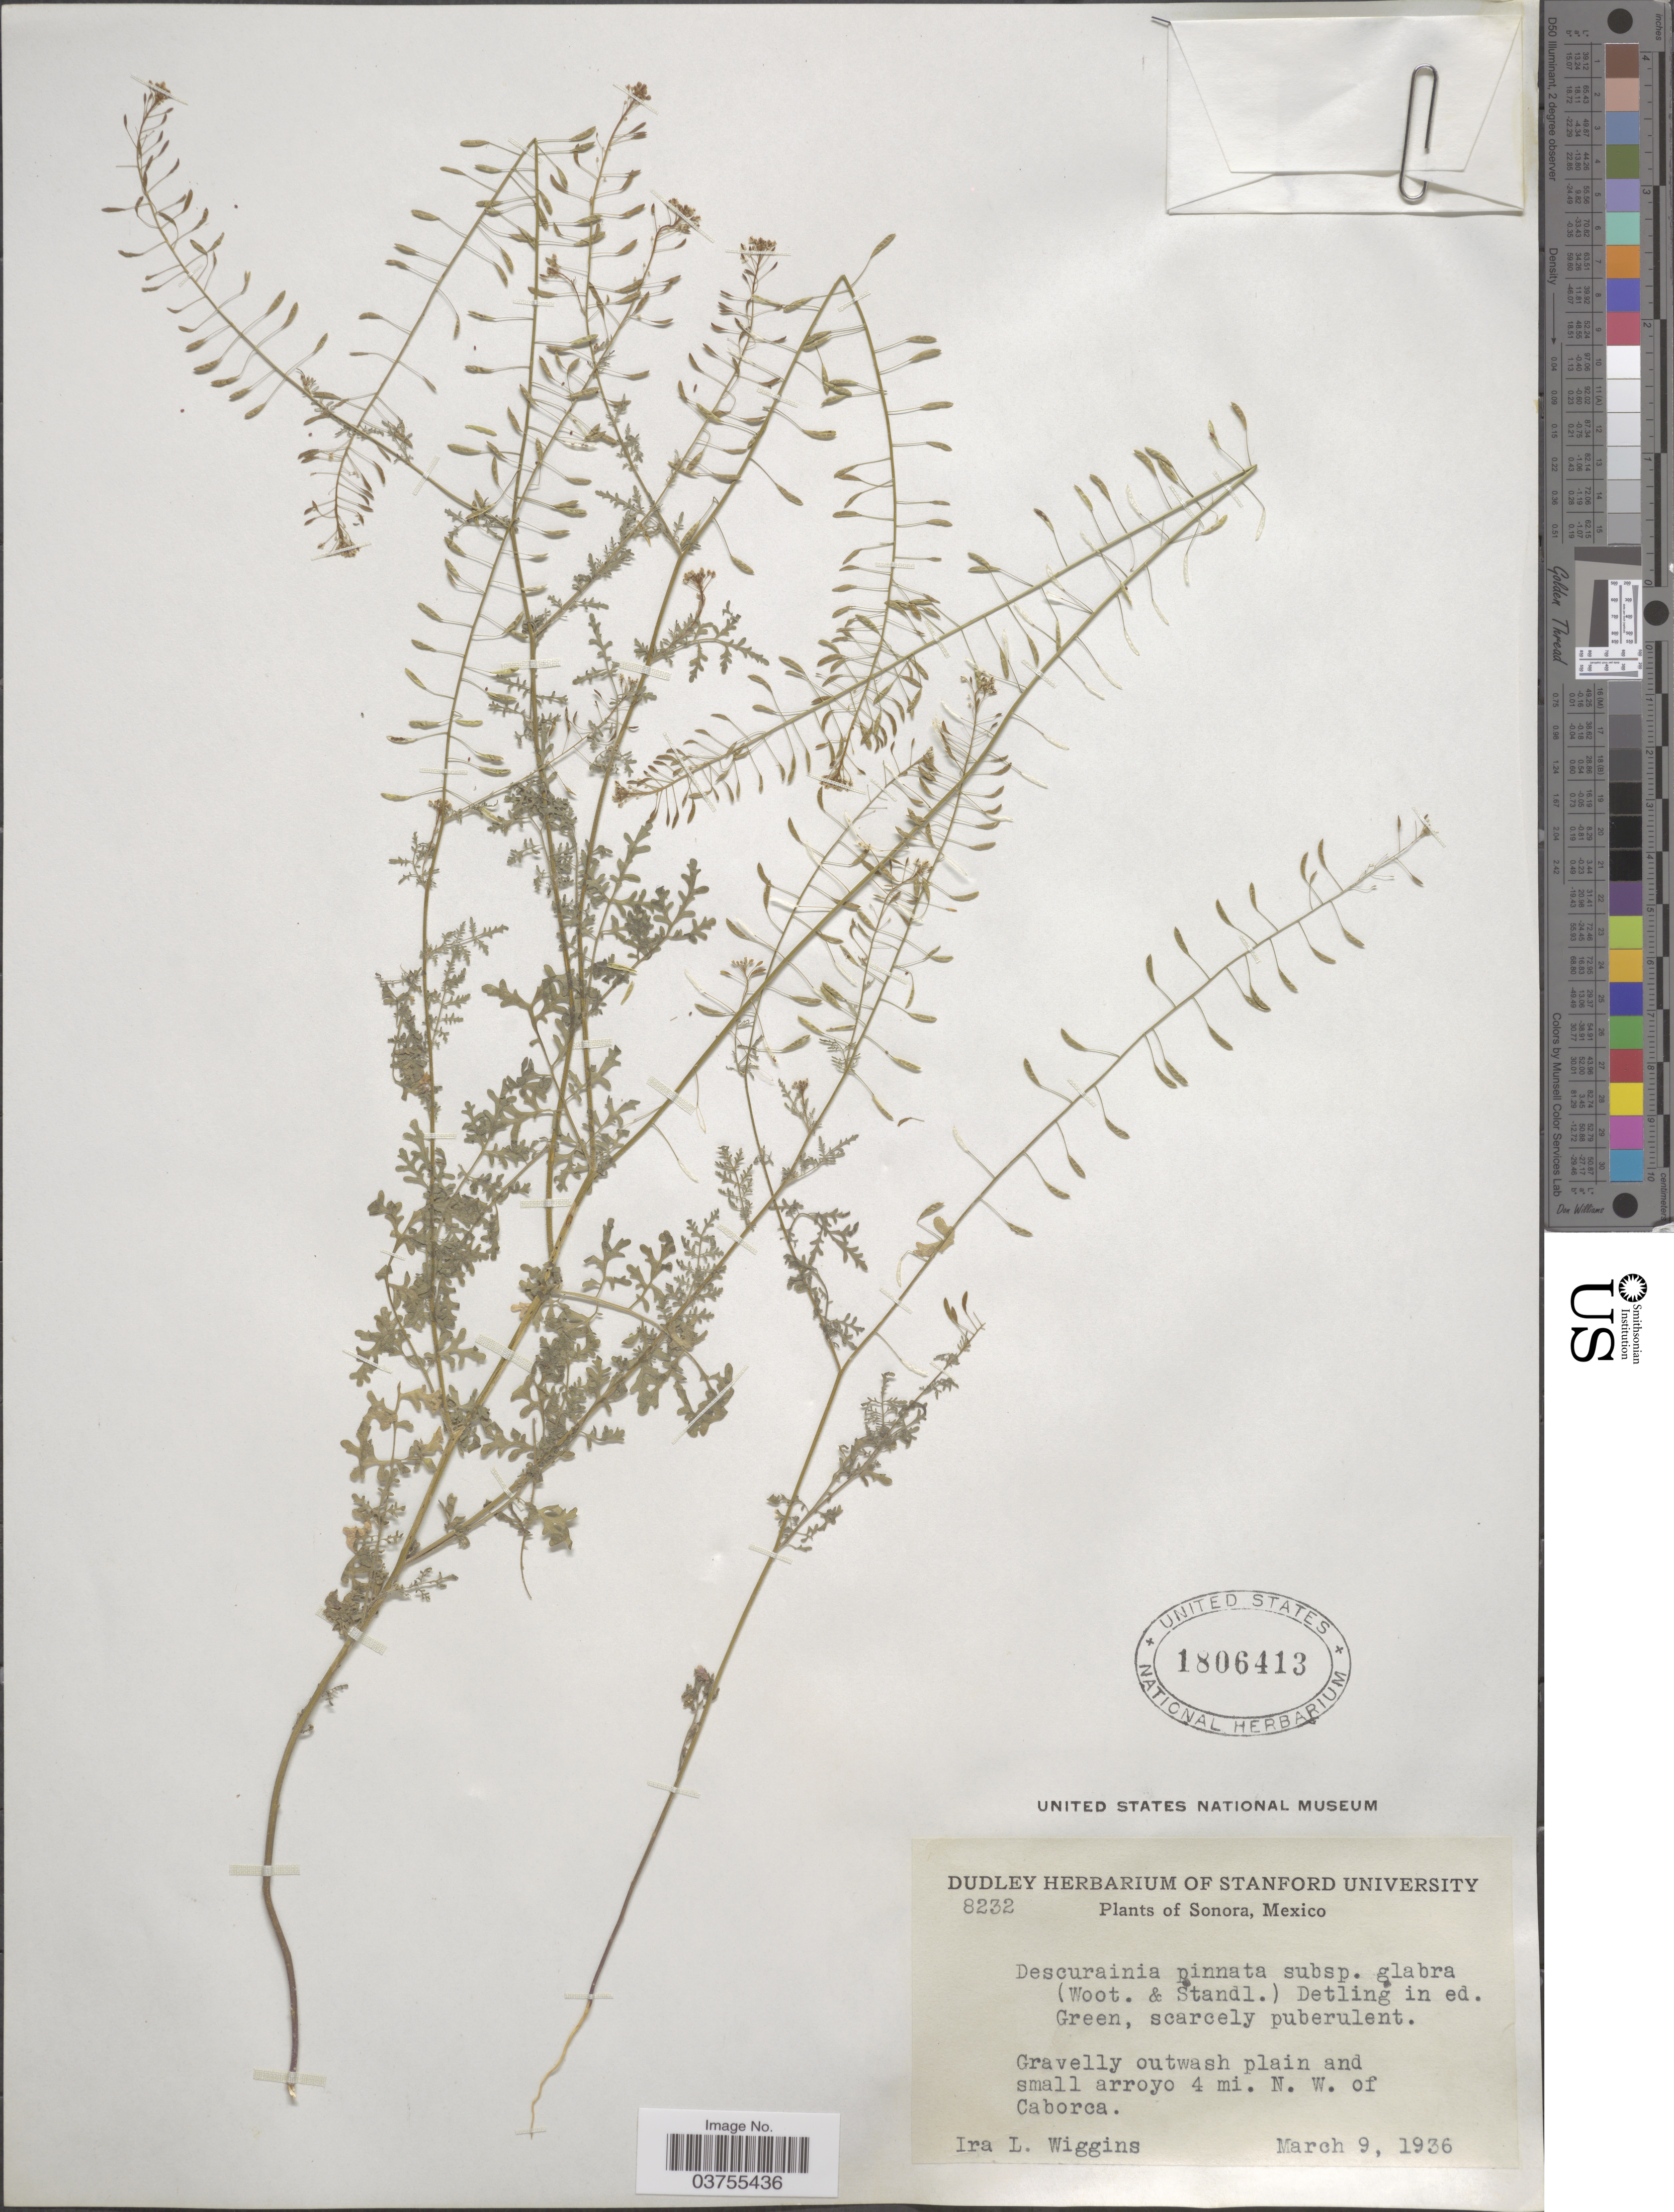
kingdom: Plantae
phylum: Tracheophyta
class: Magnoliopsida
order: Brassicales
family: Brassicaceae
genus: Descurainia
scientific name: Descurainia pinnata subsp. glabra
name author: (Wooton & Standl.) Detling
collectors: I. L. Wiggins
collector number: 8232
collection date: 1936-03-09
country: Mexico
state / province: Sonora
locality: Gravelly outwash plain and small arroyo 4 mi. N. W. of Caborca.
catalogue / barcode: US 1806413